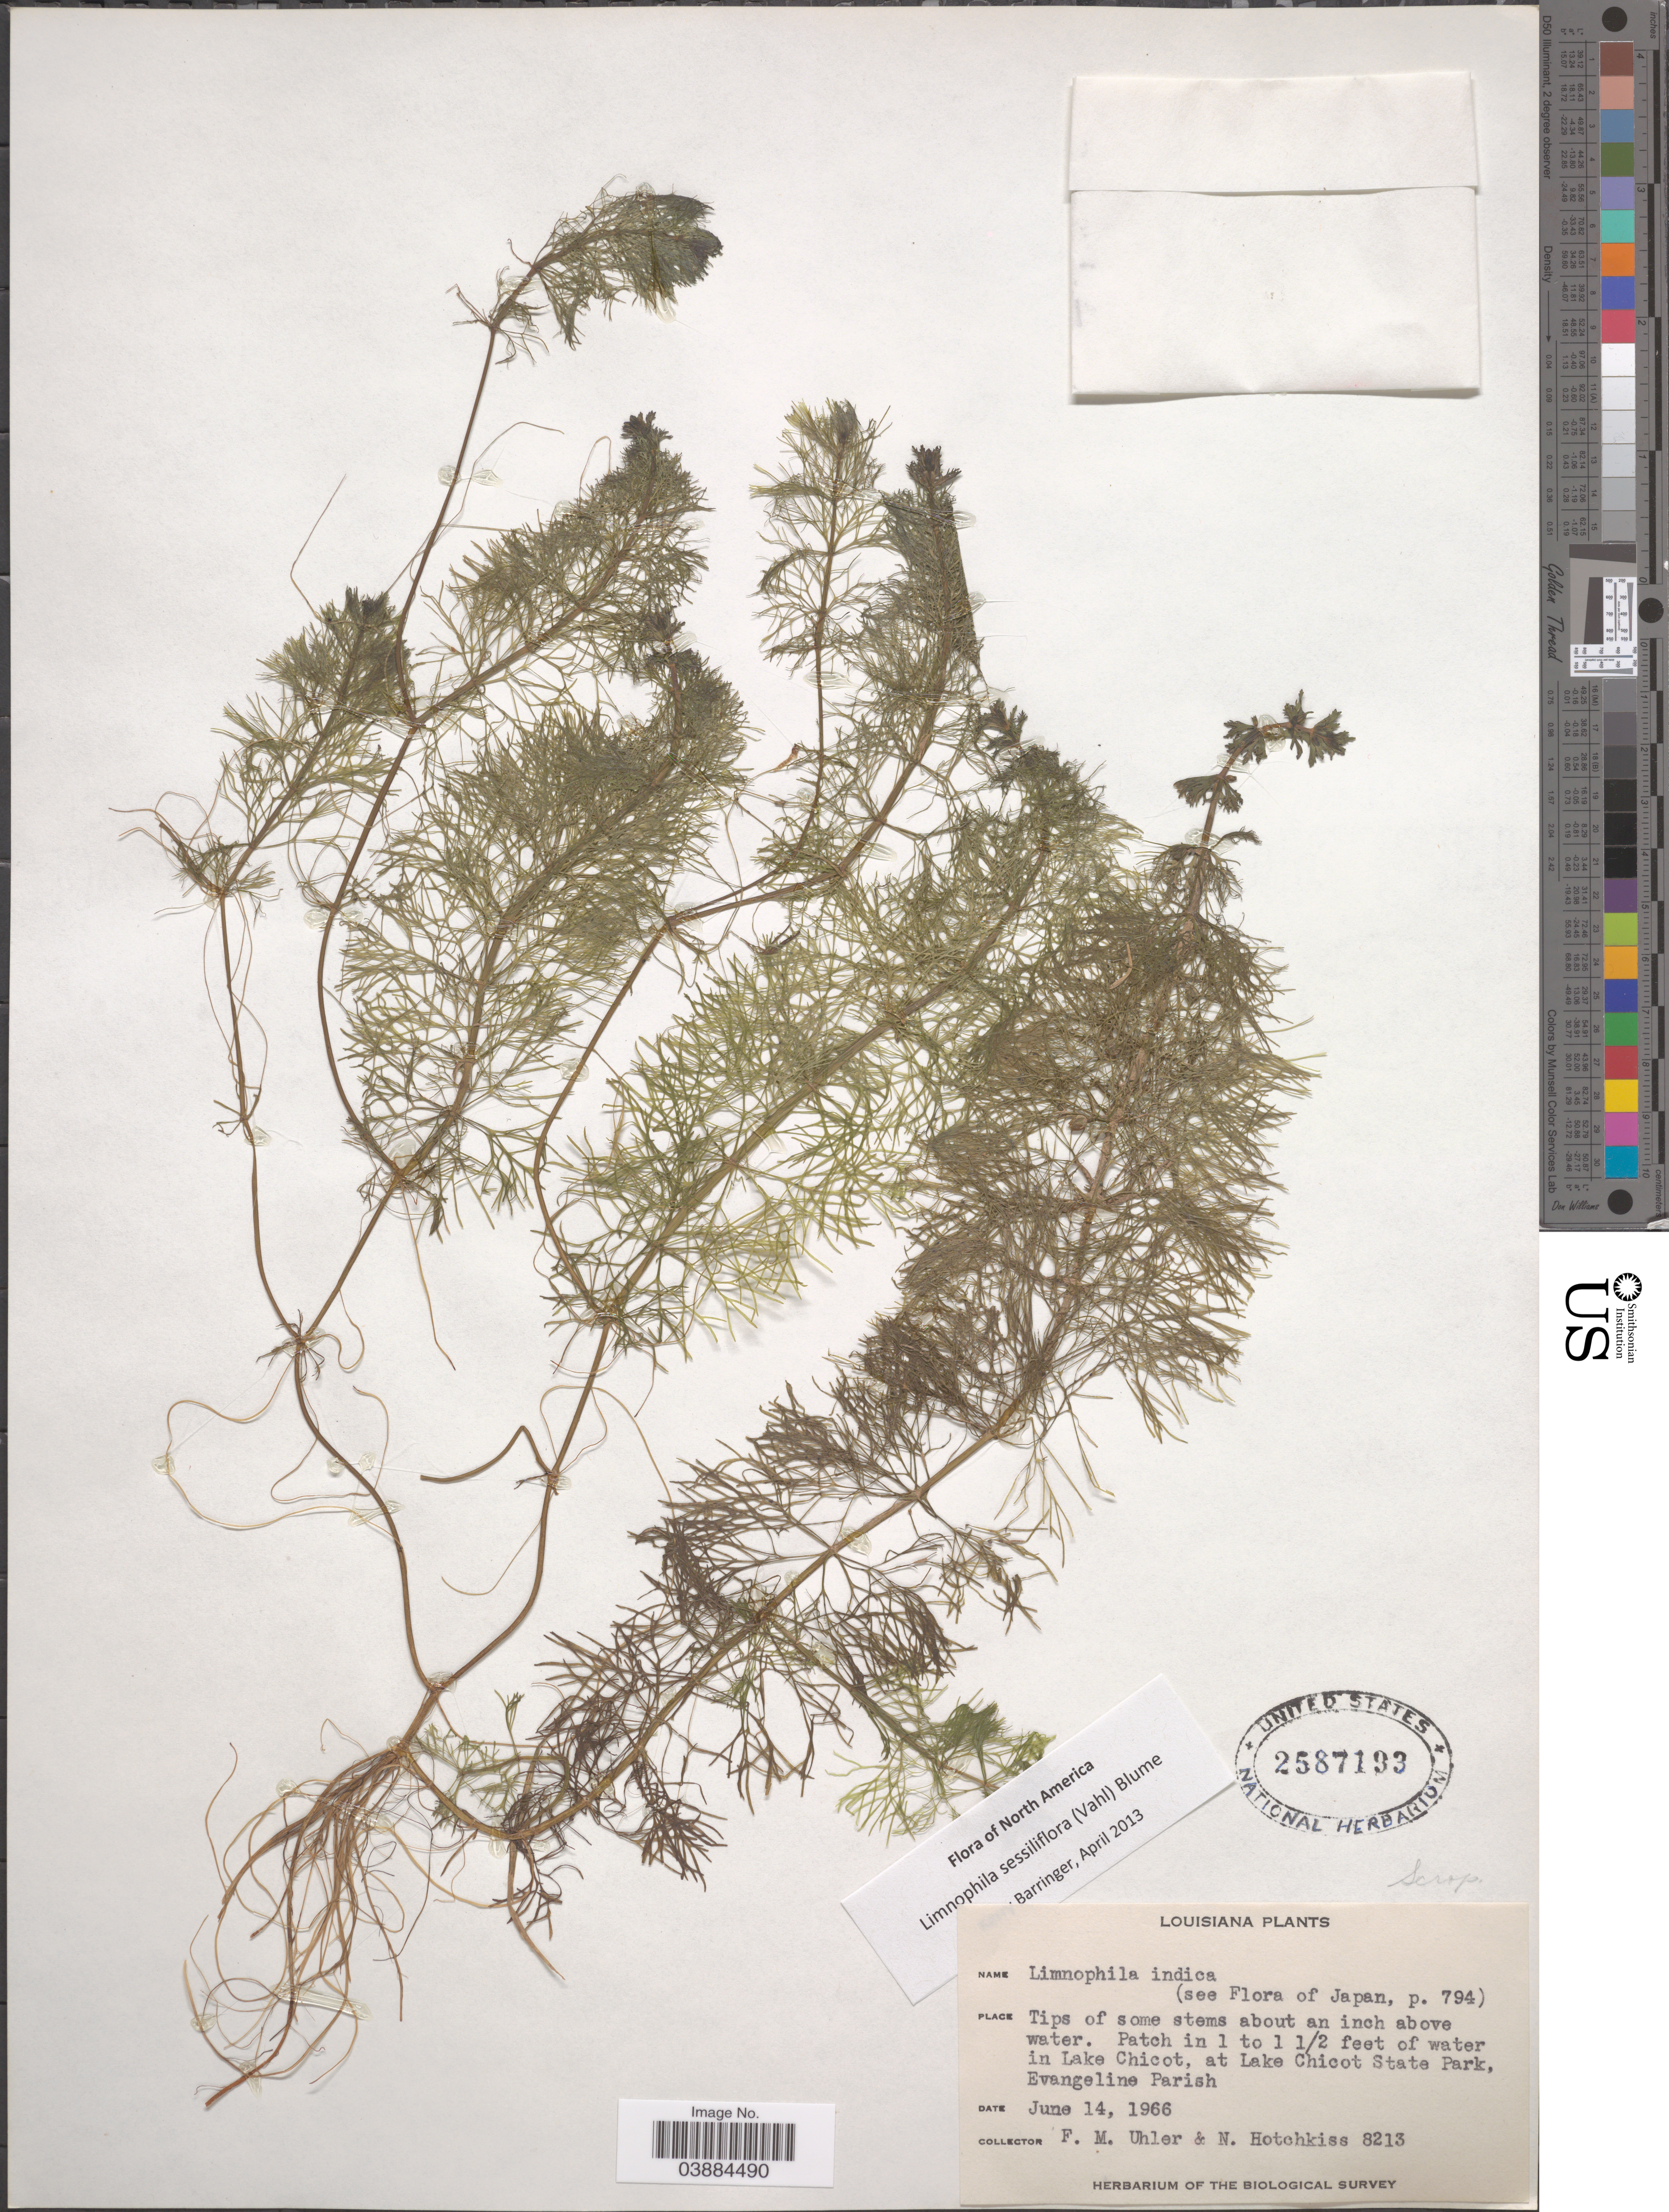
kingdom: Plantae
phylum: Tracheophyta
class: Magnoliopsida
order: Lamiales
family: Plantaginaceae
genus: Limnophila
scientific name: Limnophila sessiliflora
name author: (Vahl) Blume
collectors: F. M. Uhler & N. Hotchkiss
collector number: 8213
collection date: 1966-06-14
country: United States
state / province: Louisiana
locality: Patch in 1 to 1 ½ feet of water in Lake Chicot, at Lake Chicot State Park, Evangeline Parish.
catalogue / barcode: US 2587193